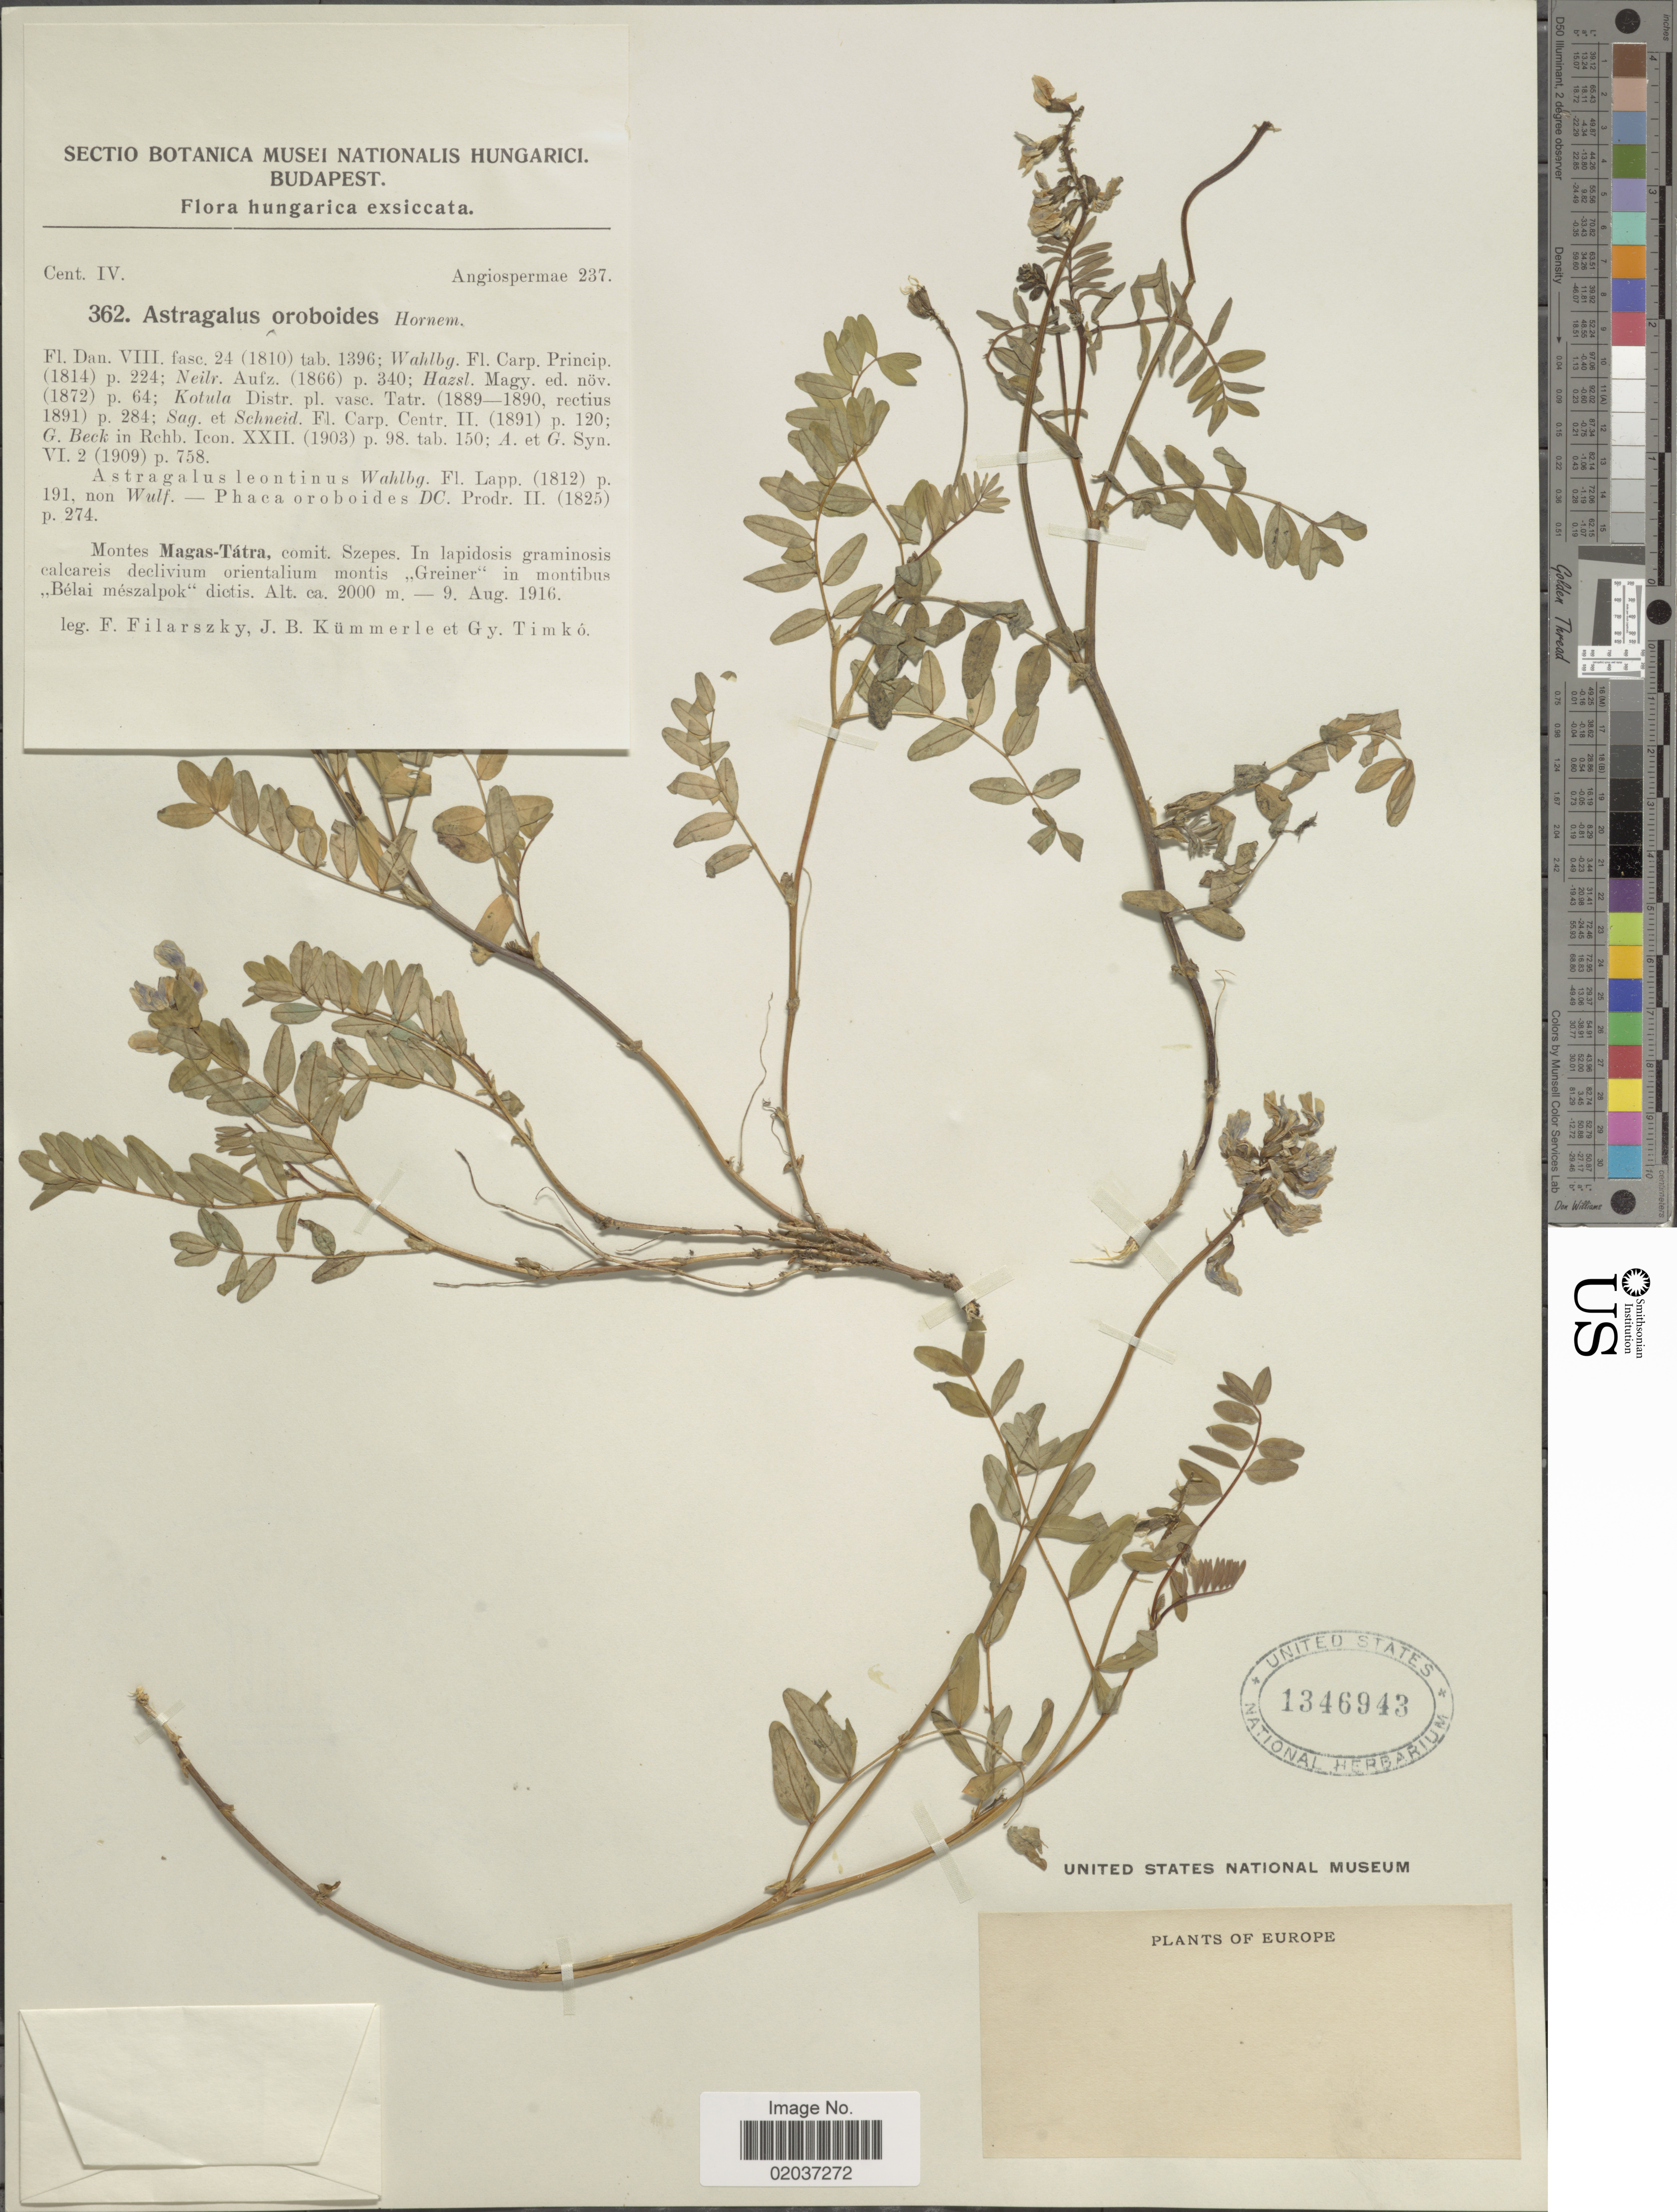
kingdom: Plantae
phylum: Tracheophyta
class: Magnoliopsida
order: Fabales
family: Fabaceae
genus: Astragalus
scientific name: Astragalus oroboides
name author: Hornem.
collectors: F. Filarszky, J. Kummerle & G. Timko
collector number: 362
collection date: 1916-08-09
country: Hungary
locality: Montes Magas-Tatra, comit, Szepes. In lapidosis graminosis calcareis declivium orientalium montis Greiner in montibus Belai meszalpok dictis.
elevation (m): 2000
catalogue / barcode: US 1346943